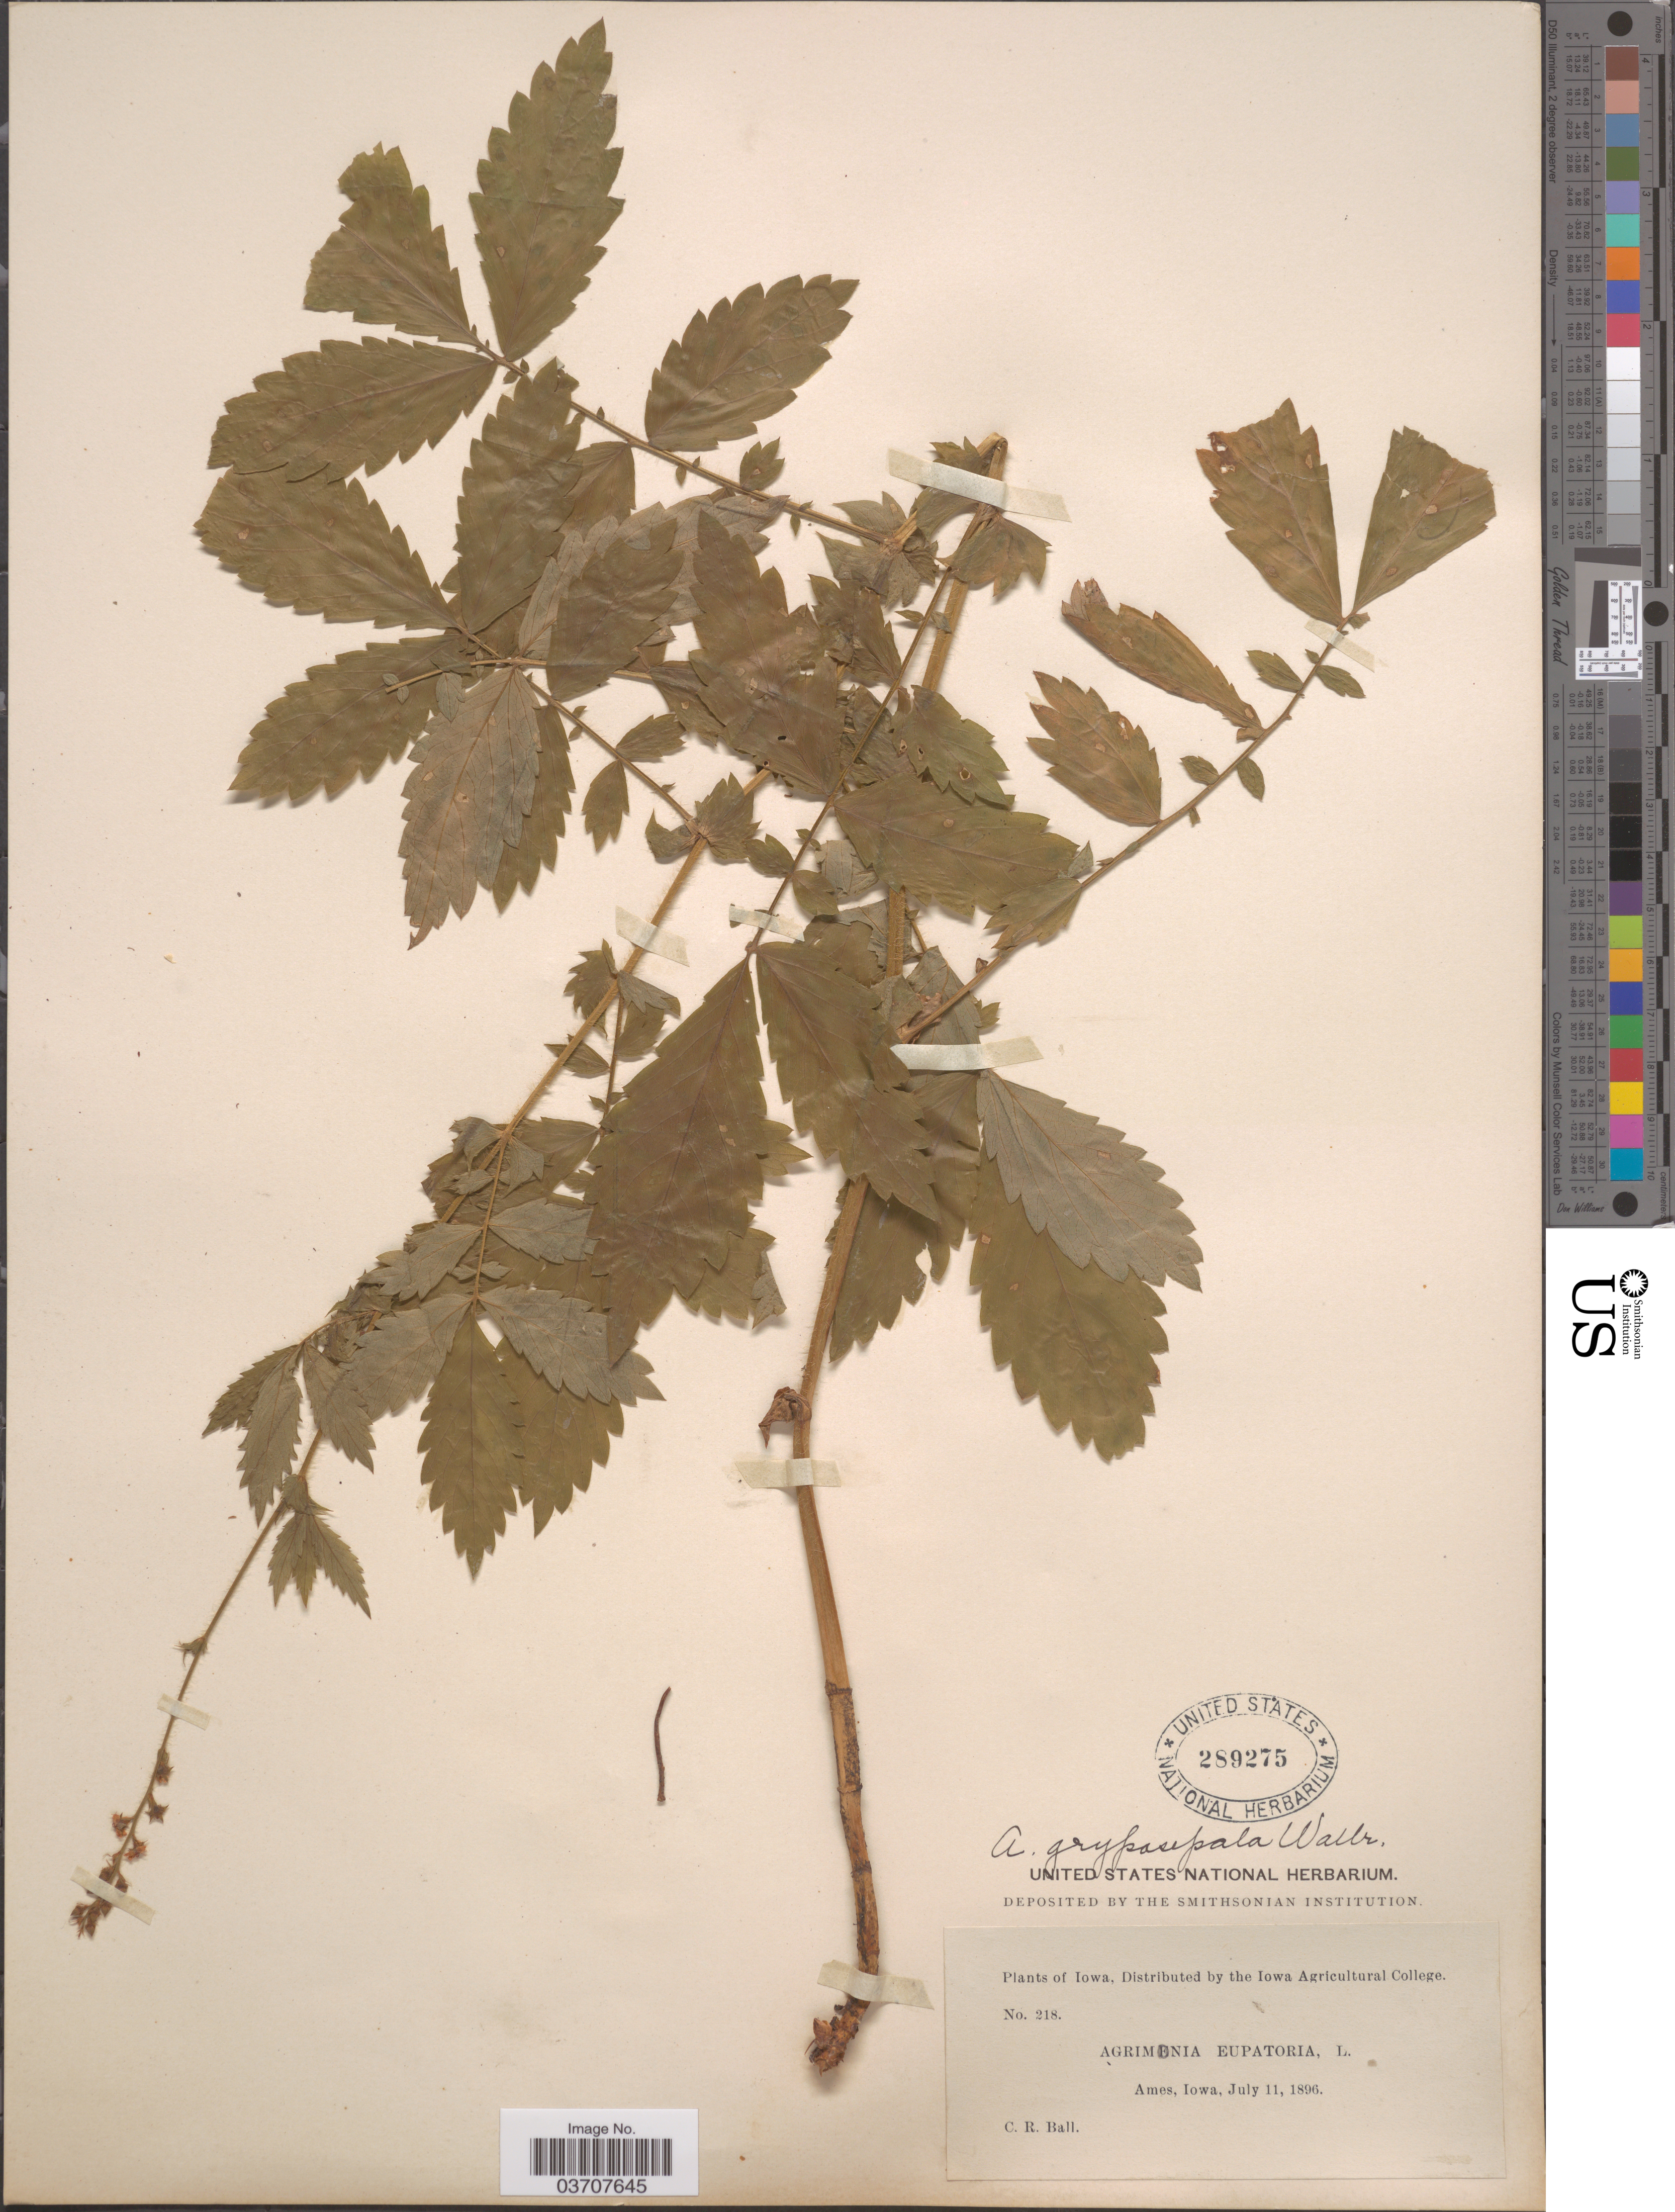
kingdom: Plantae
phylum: Tracheophyta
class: Magnoliopsida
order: Rosales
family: Rosaceae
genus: Agrimonia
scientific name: Agrimonia gryposepala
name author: Wallr.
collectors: C. R. Ball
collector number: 218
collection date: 1896-07-11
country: United States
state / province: Iowa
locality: Ames.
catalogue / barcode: US 289275